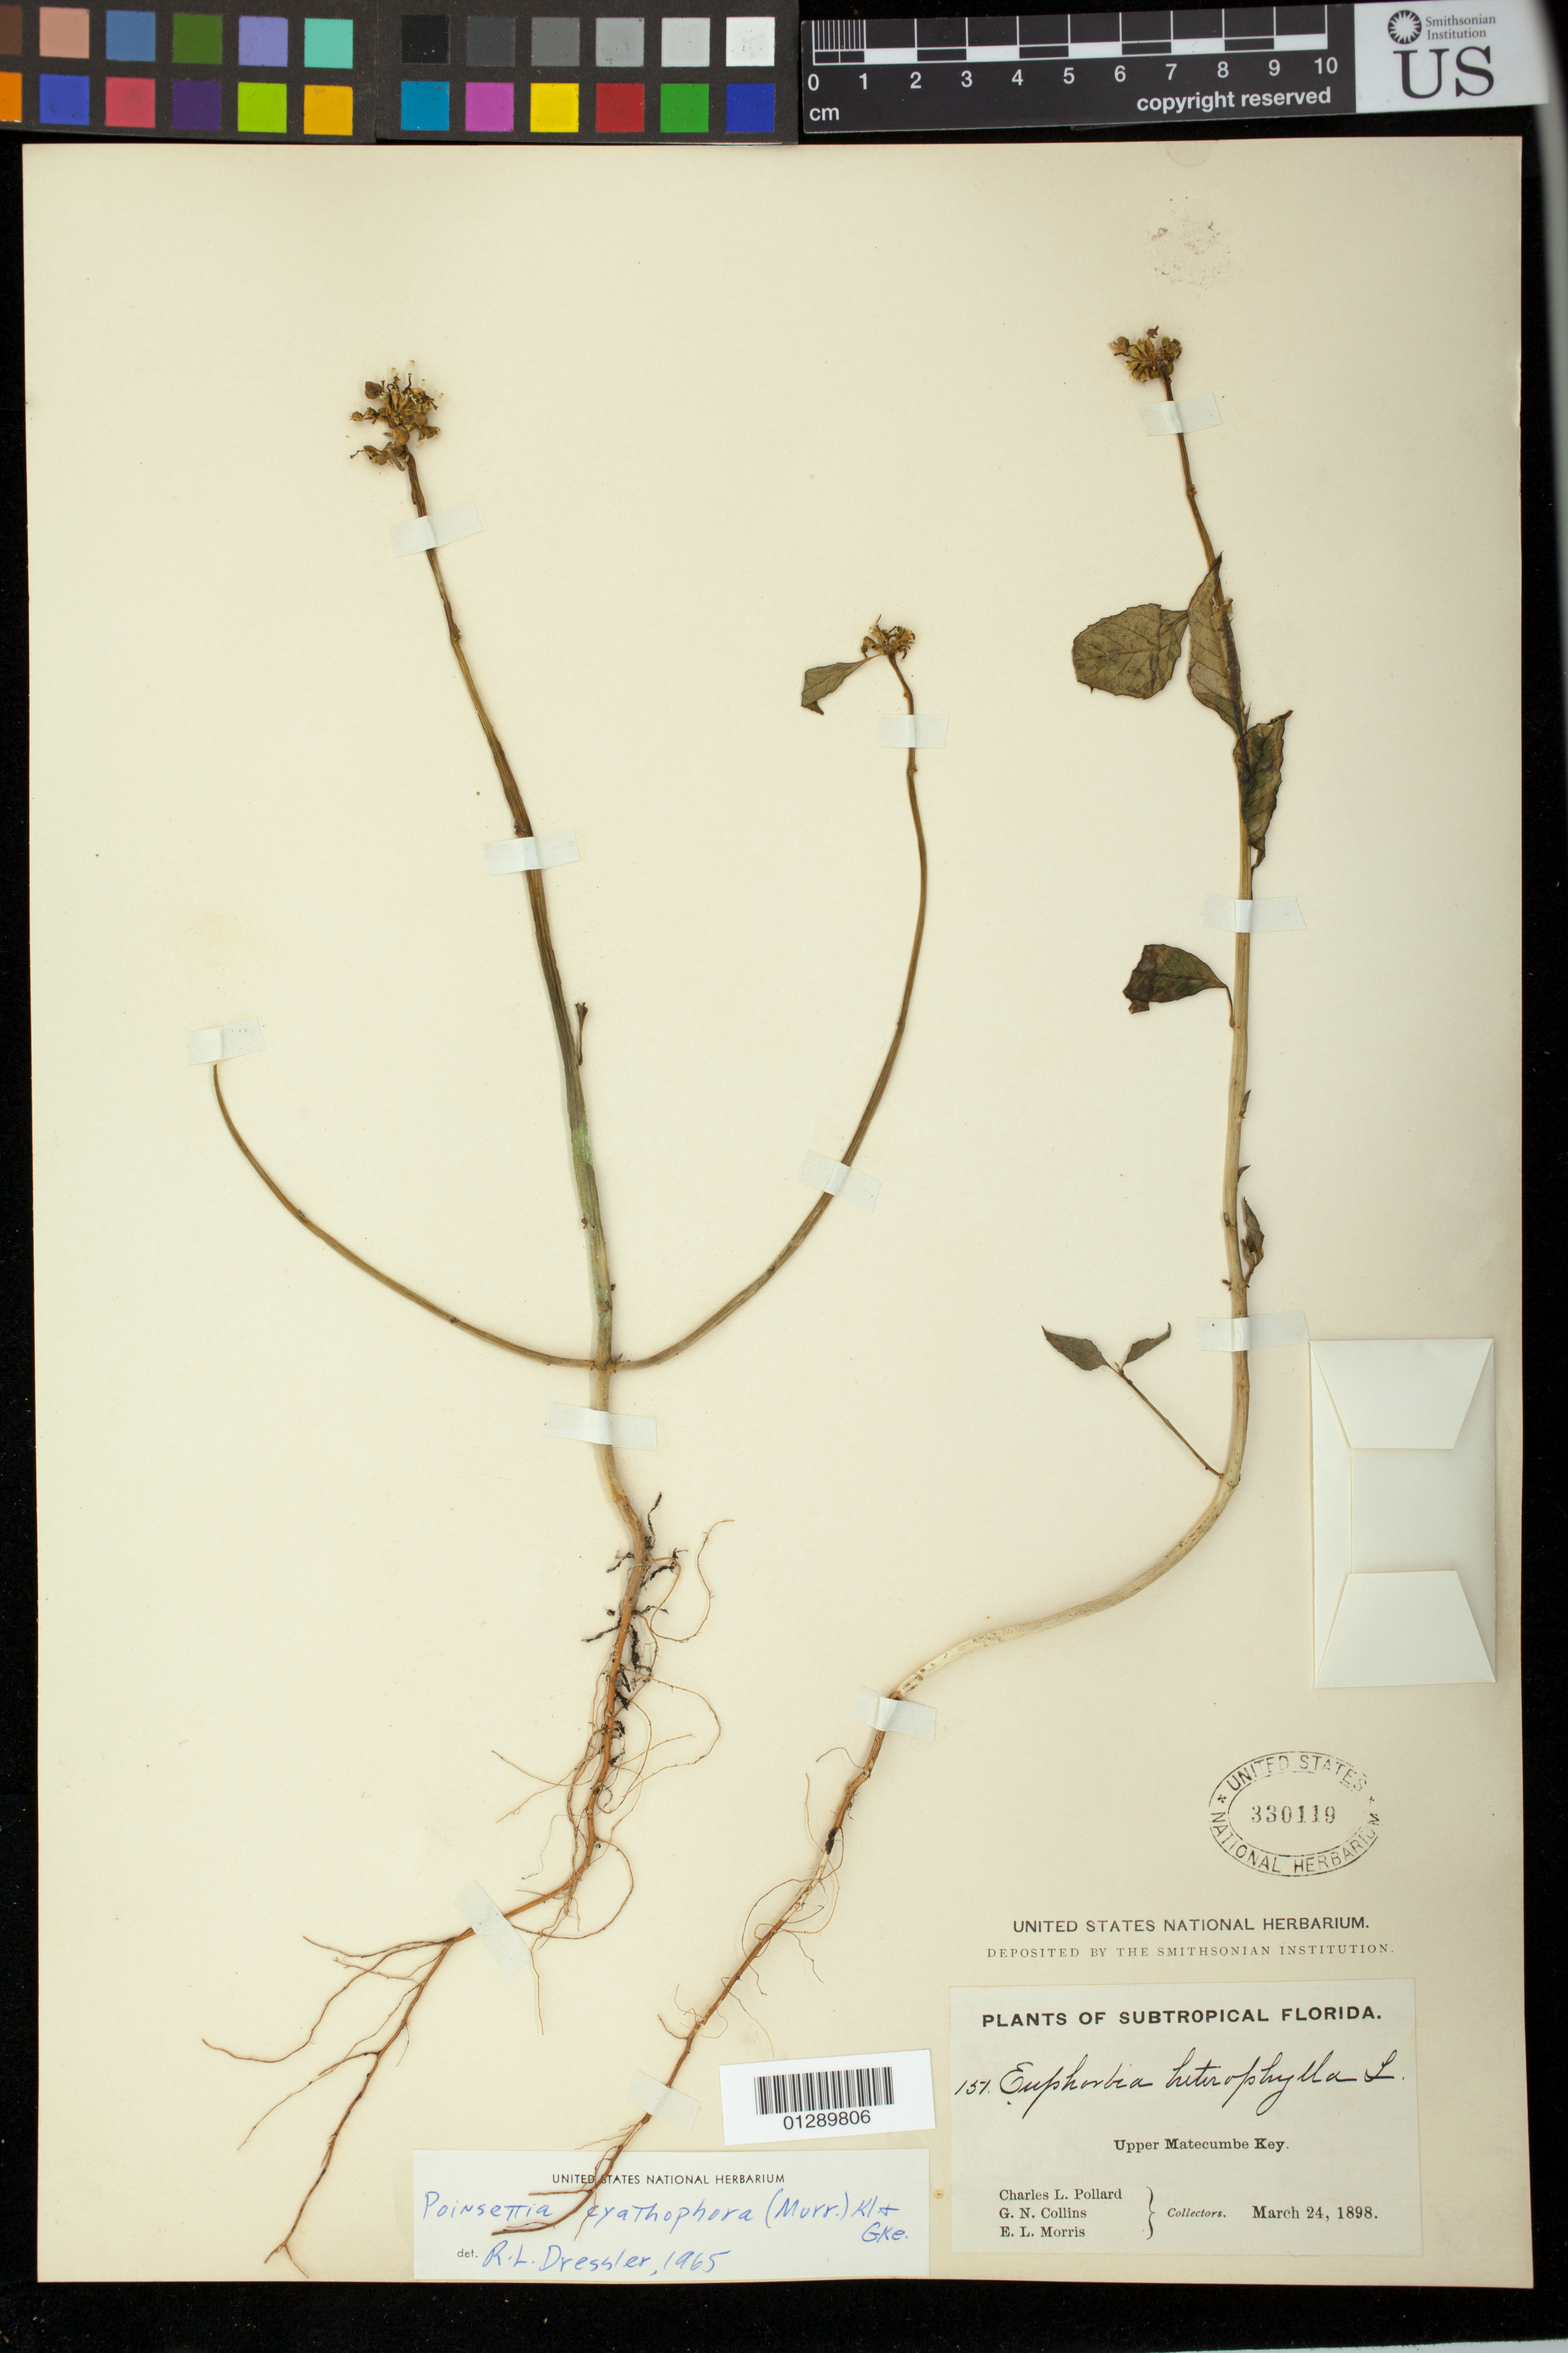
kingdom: Plantae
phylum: Tracheophyta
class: Magnoliopsida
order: Malpighiales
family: Euphorbiaceae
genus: Euphorbia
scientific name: Euphorbia heterophylla var. cyathophora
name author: (Murr.) Griseb.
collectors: C. L. Pollard, G. Collins & E. L. Morris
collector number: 157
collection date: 1898-03-24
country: United States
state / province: Florida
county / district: Monroe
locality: Upper Matecumbe Key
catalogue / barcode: US 330119